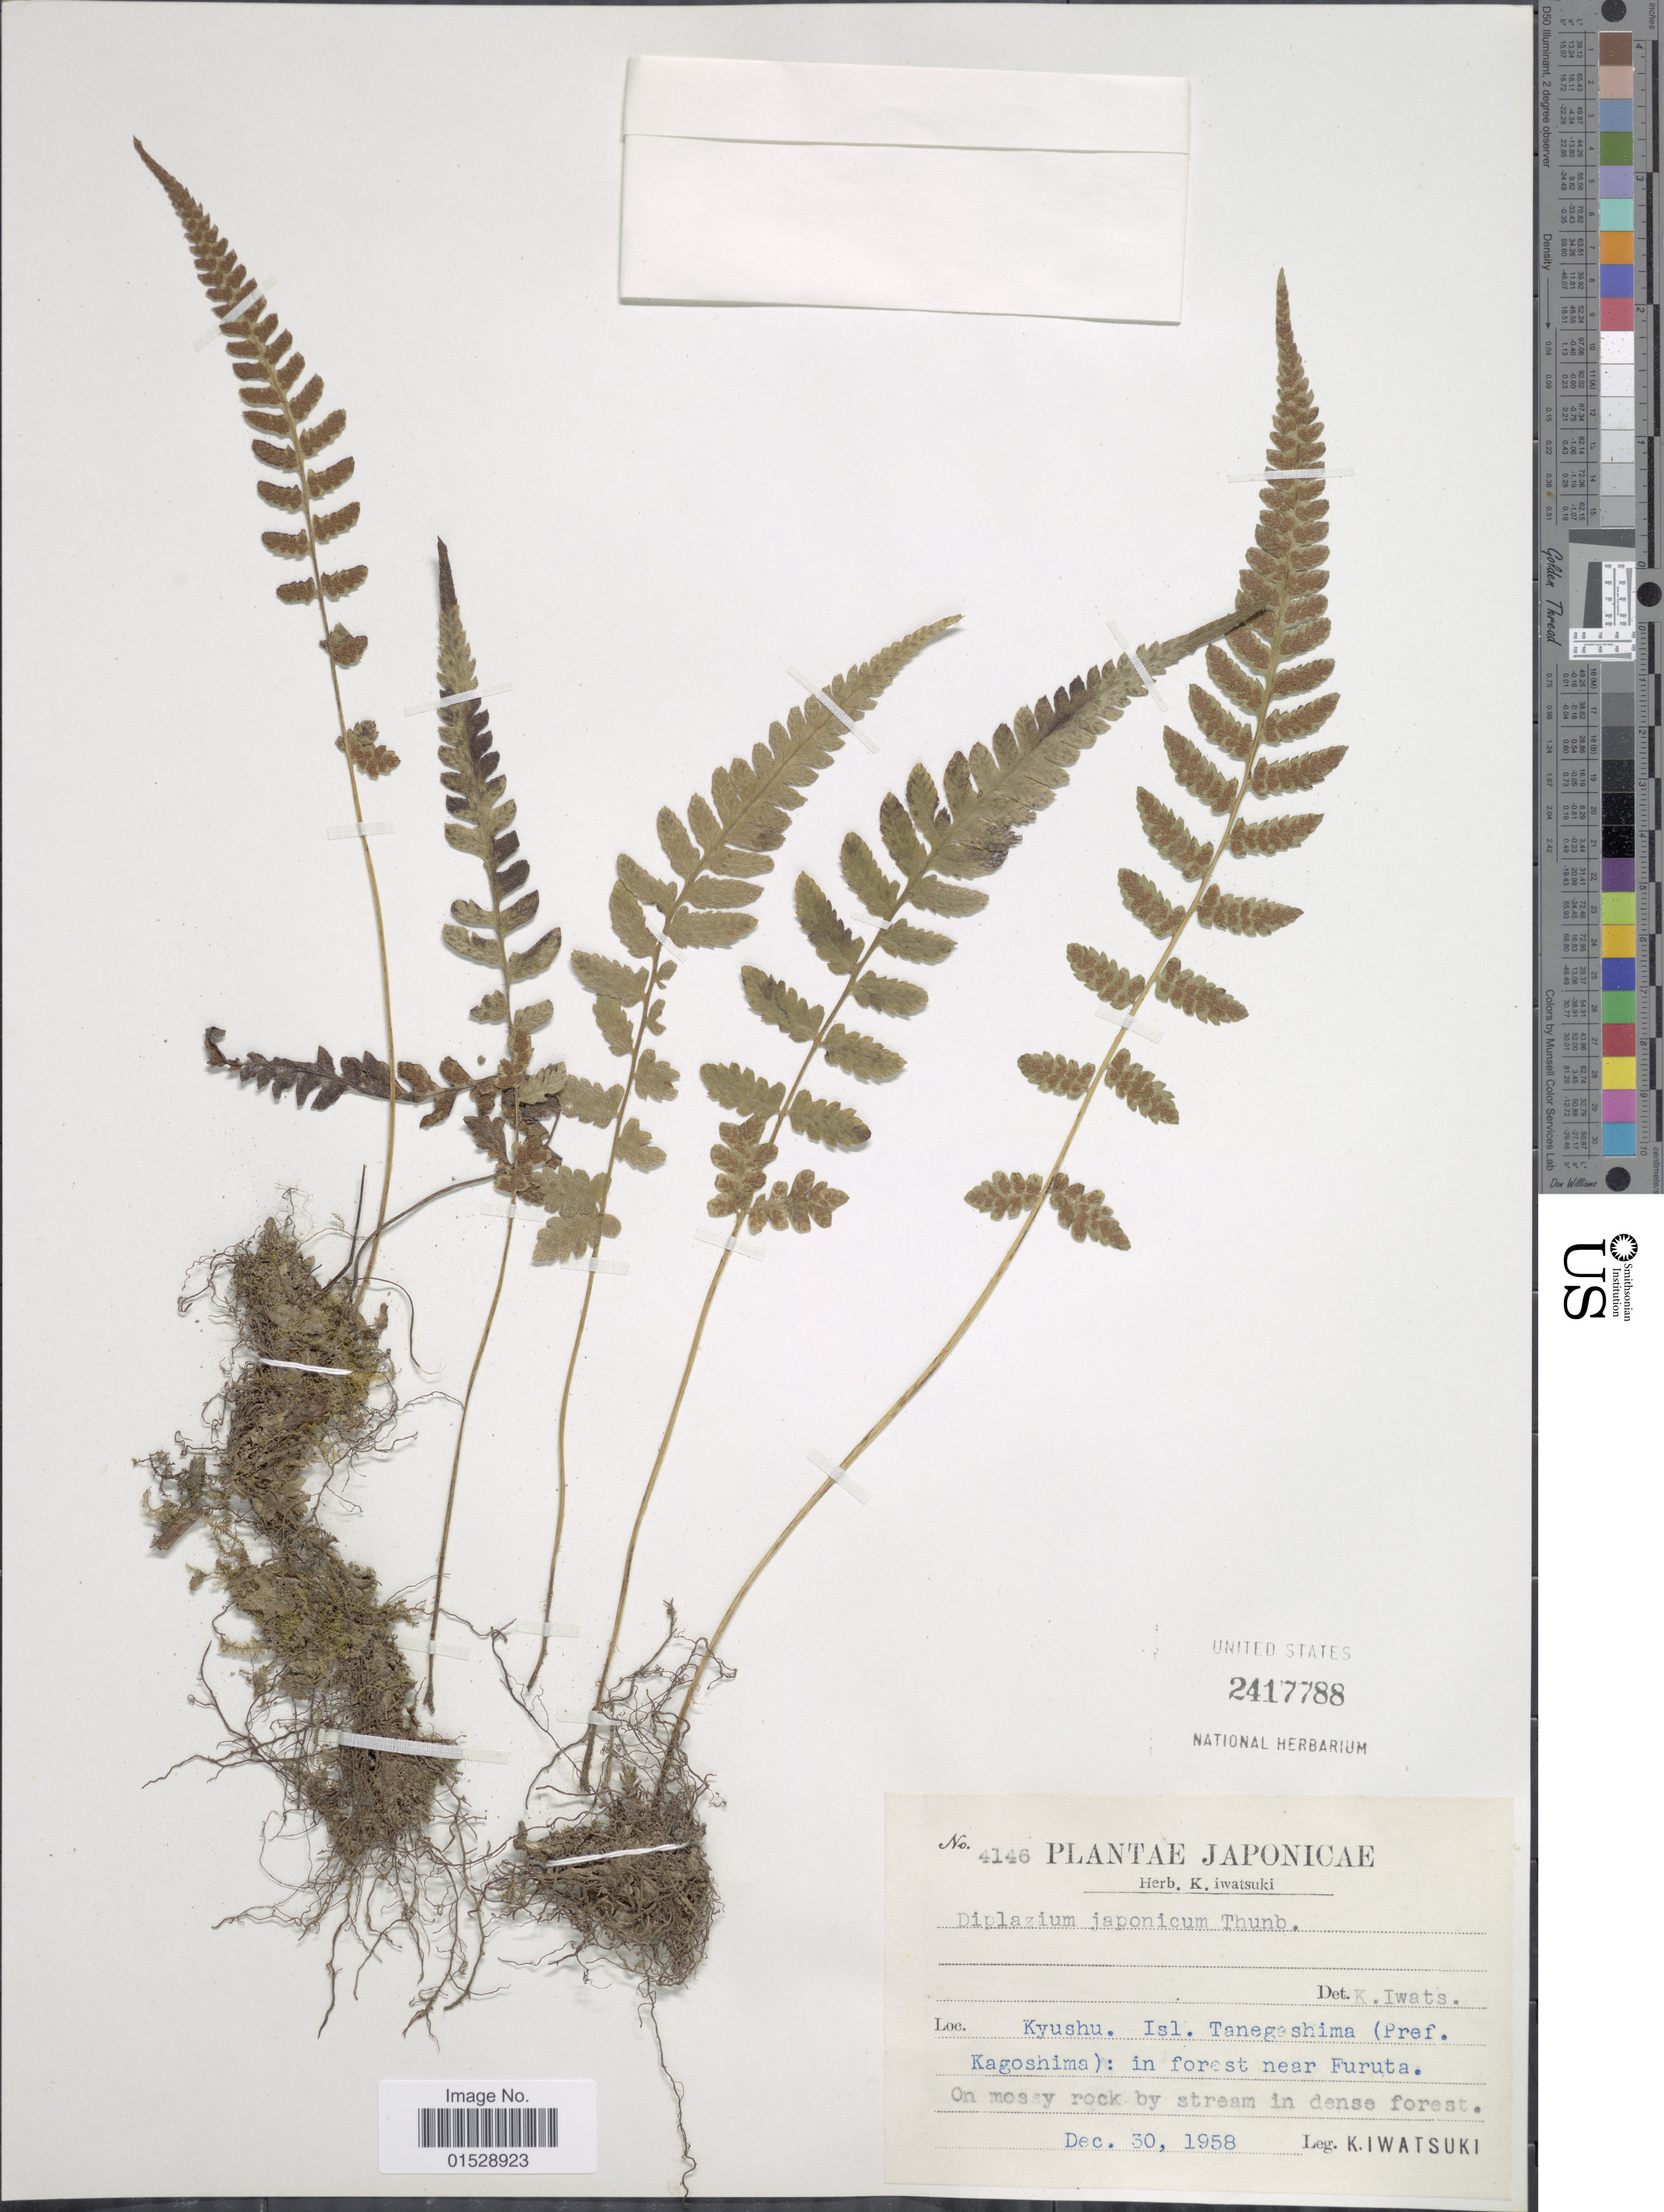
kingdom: Plantae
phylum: Tracheophyta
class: Polypodiopsida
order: Polypodiales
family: Athyriaceae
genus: Deparia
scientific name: Deparia japonica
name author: (Thunb.) M. Kato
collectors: K. Iwatsuki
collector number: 4146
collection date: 1958-12-30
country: Japan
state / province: Kagosima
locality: Japonicae, Kyushu. Isl., Tanegashima (pref. Kagoshima): in forest near Furuta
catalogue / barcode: US 2417788